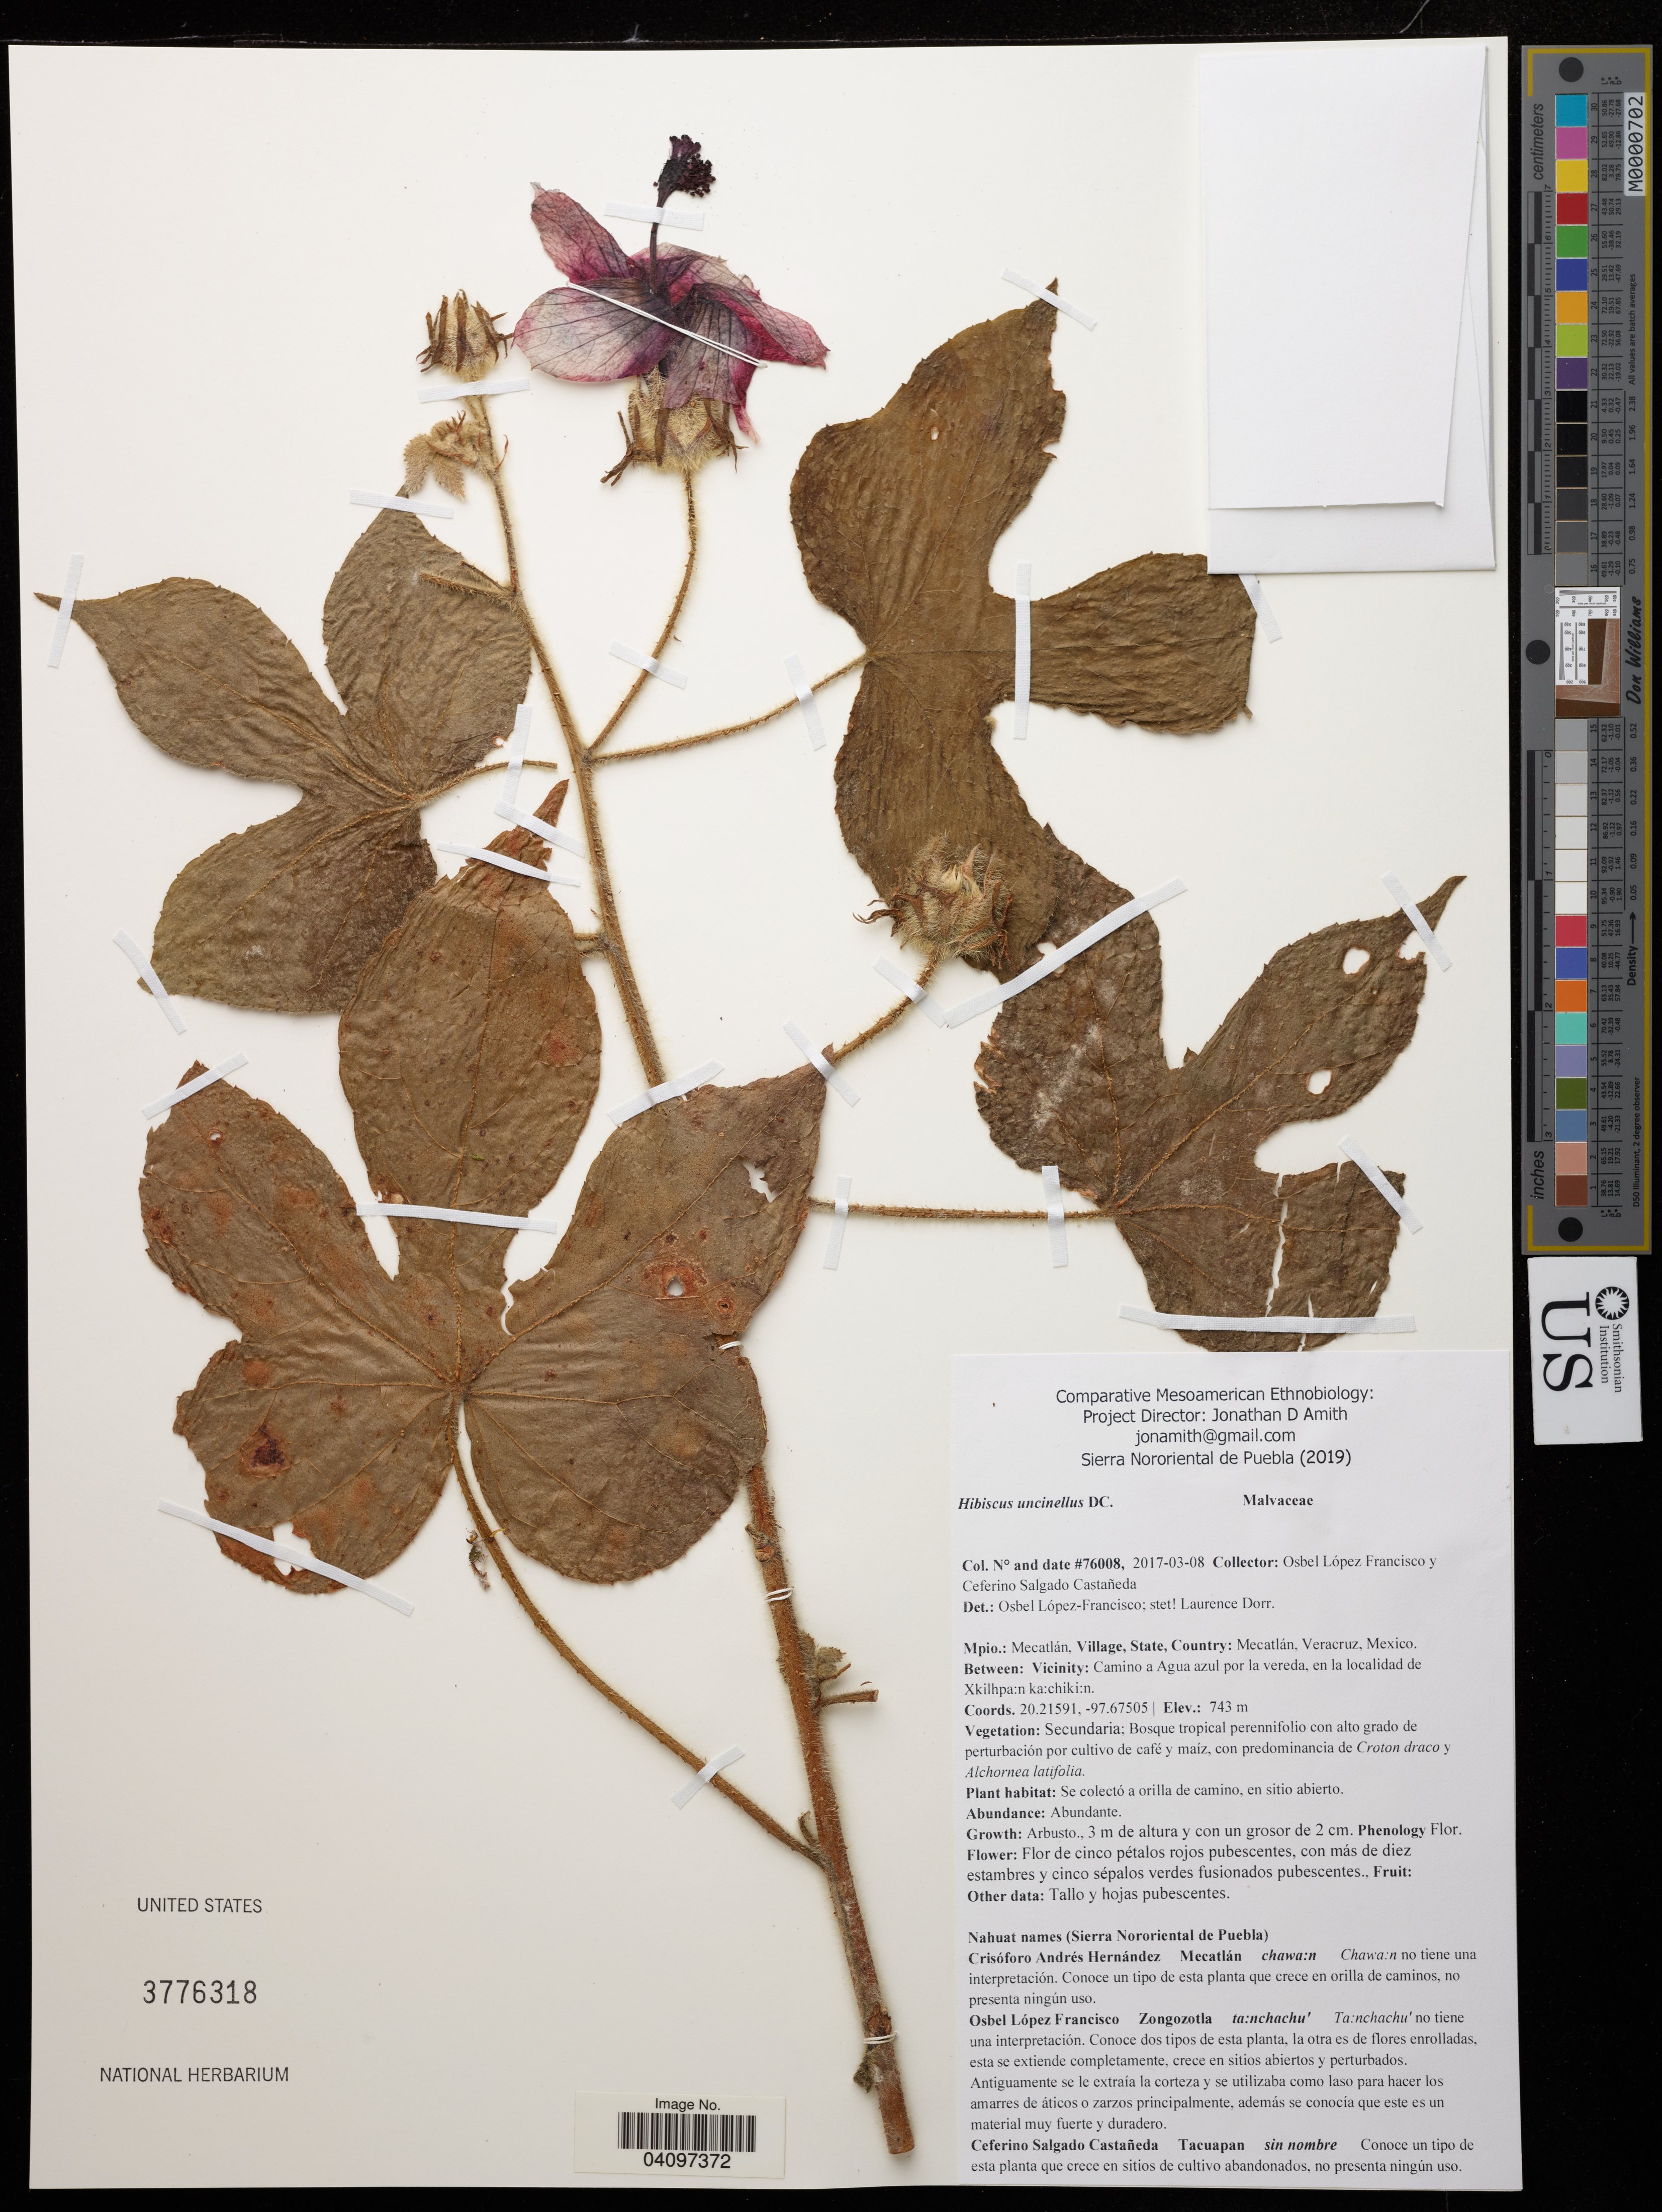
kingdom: Plantae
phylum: Tracheophyta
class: Magnoliopsida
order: Malvales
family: Malvaceae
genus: Sabdariffa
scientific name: Sabdariffa uncinella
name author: (DC.) M.M. Hanes & R.L. Barrett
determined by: Dorr, Laurence J., Curator (BOT), Smithsonian Institution - National Museum of Natural History (UNITED STATES)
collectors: O. Francisco & C. Salgado Castañeda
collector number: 76008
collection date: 2017-03-08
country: Mexico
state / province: Veracruz Llave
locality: Mpio.: Mecatlán, Vicinity: Camino a Agua azul por la vreda,en la localidad de Xkilhpa:n ka:chiki:n.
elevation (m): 743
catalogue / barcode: US 3776318